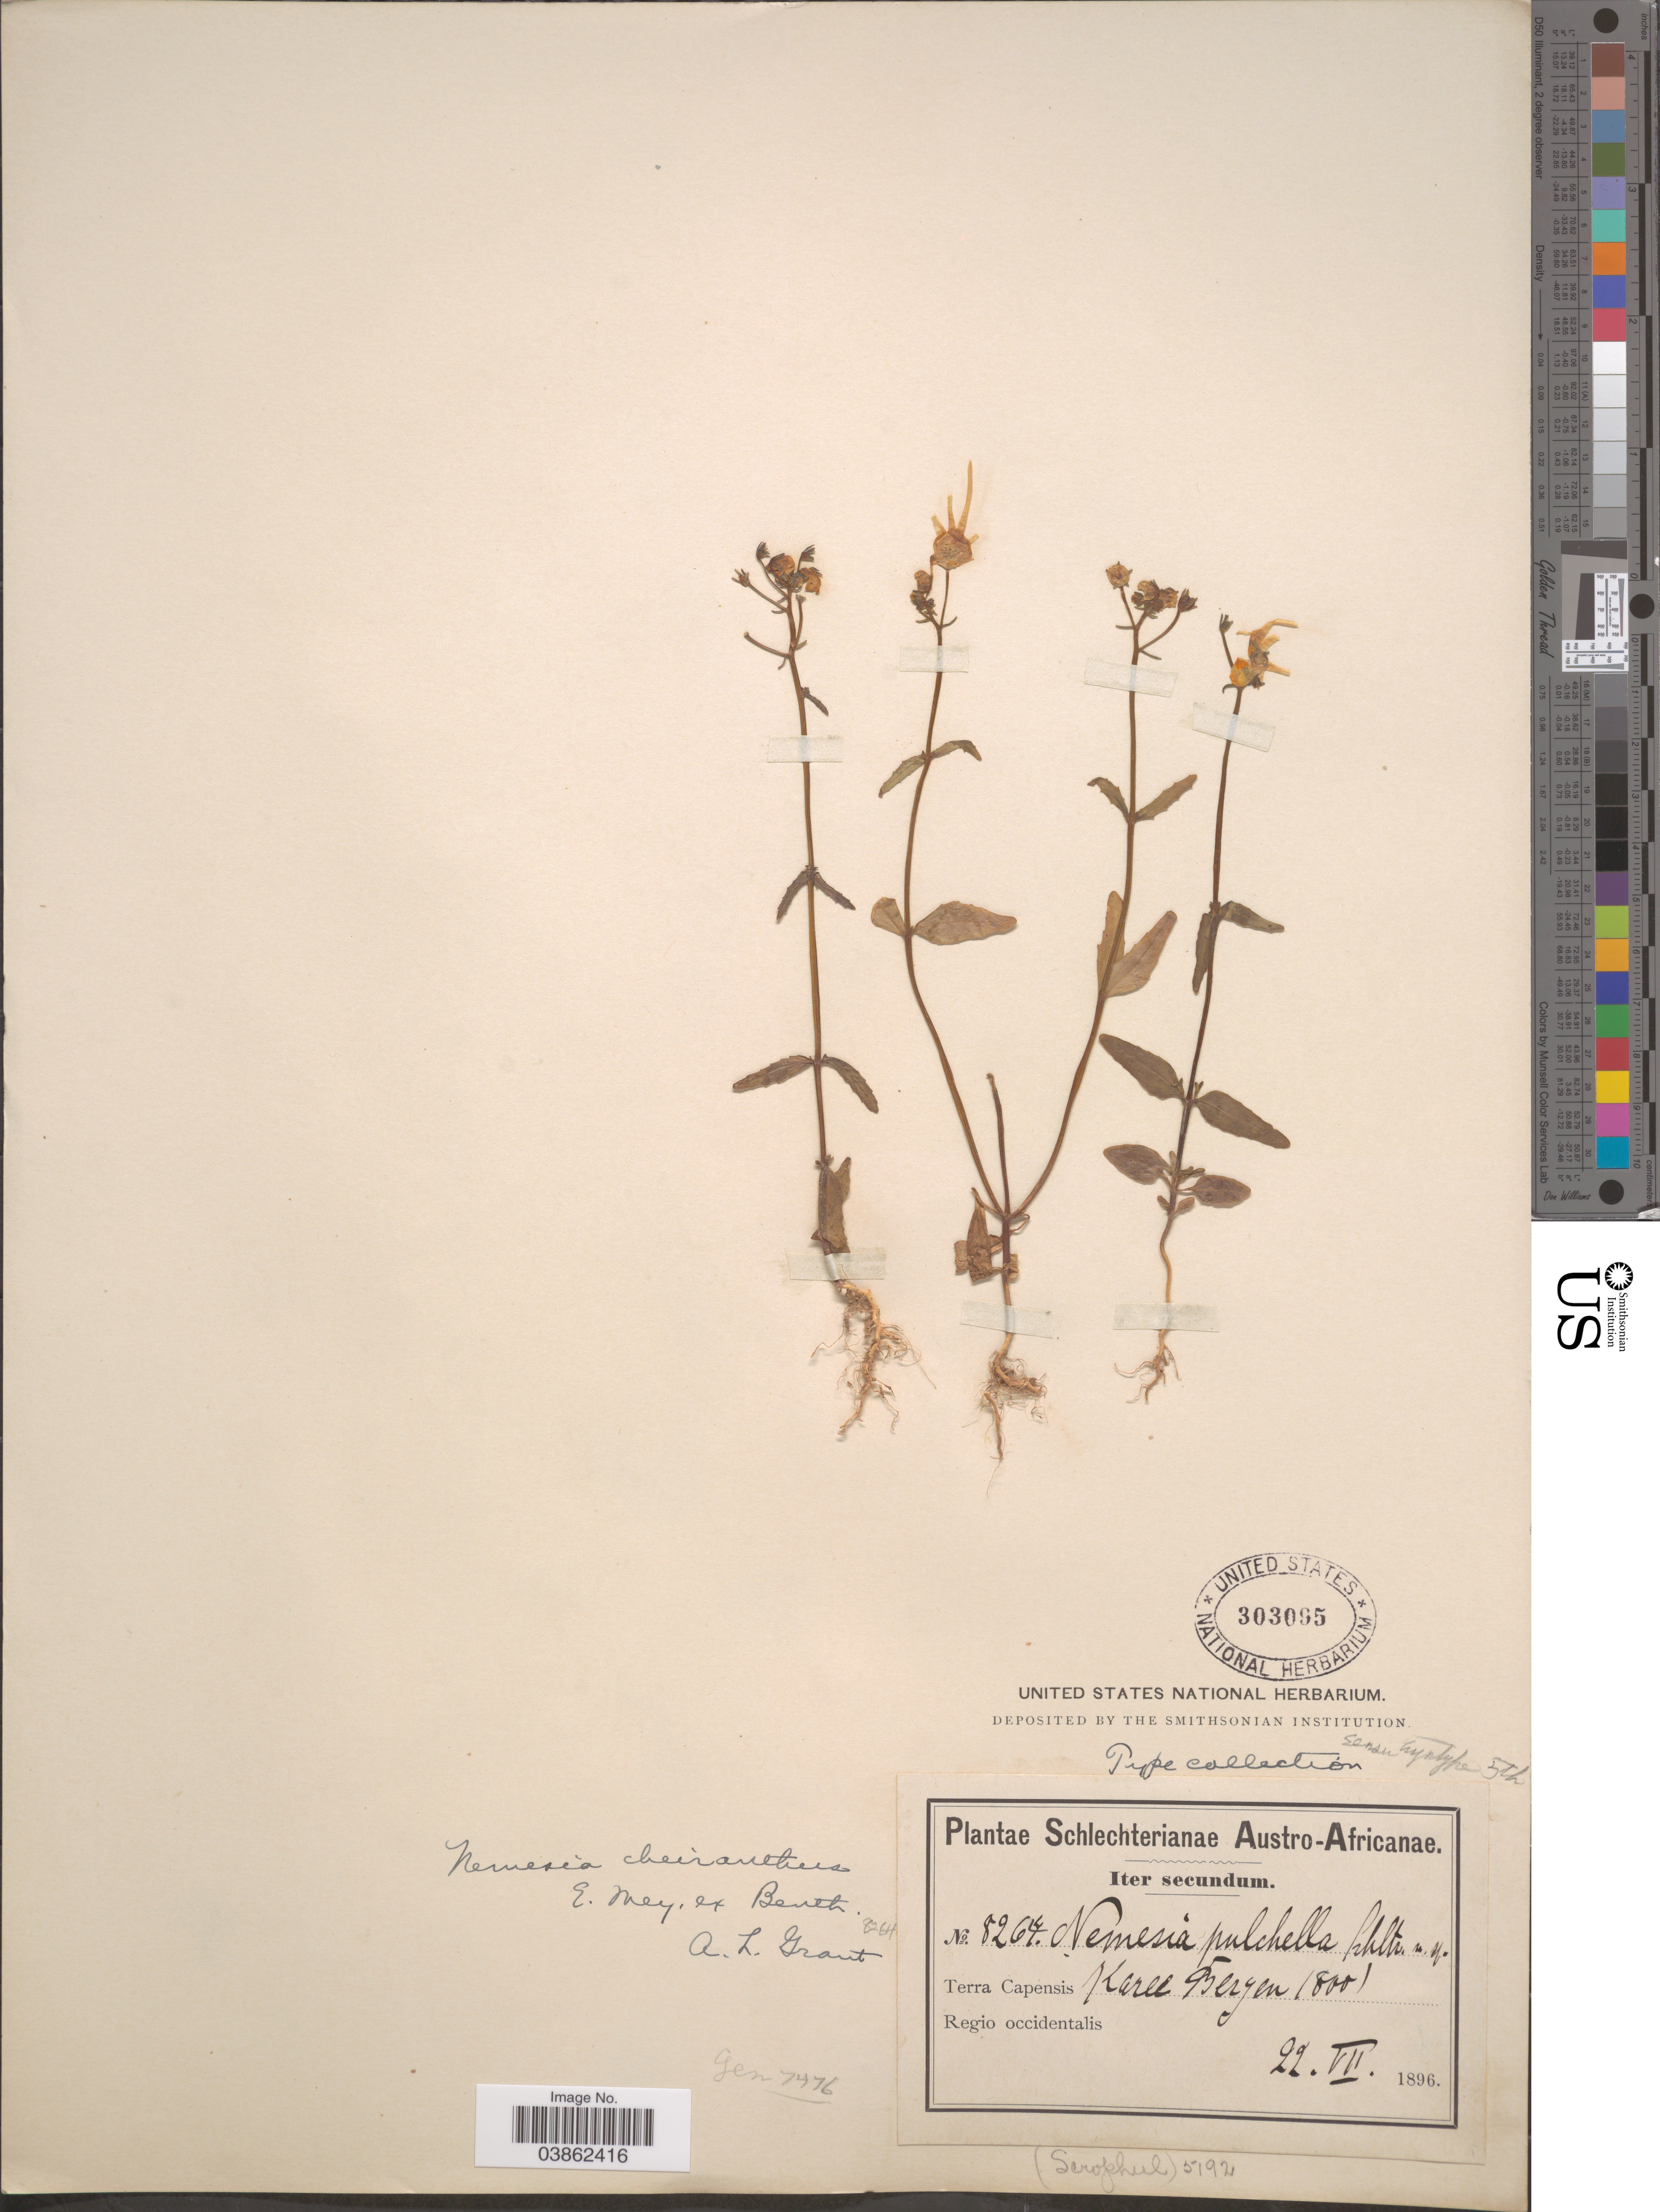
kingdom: Plantae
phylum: Tracheophyta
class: Magnoliopsida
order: Lamiales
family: Scrophulariaceae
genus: Nemesia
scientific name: Nemesia cheiranthus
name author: E. Mey. ex Benth.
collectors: Schlechter, --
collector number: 8264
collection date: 1896-07-22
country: South Africa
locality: Austro-Africanae. Terra Capensis Karee Bergen. Regio occidentalis.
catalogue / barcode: US 303095